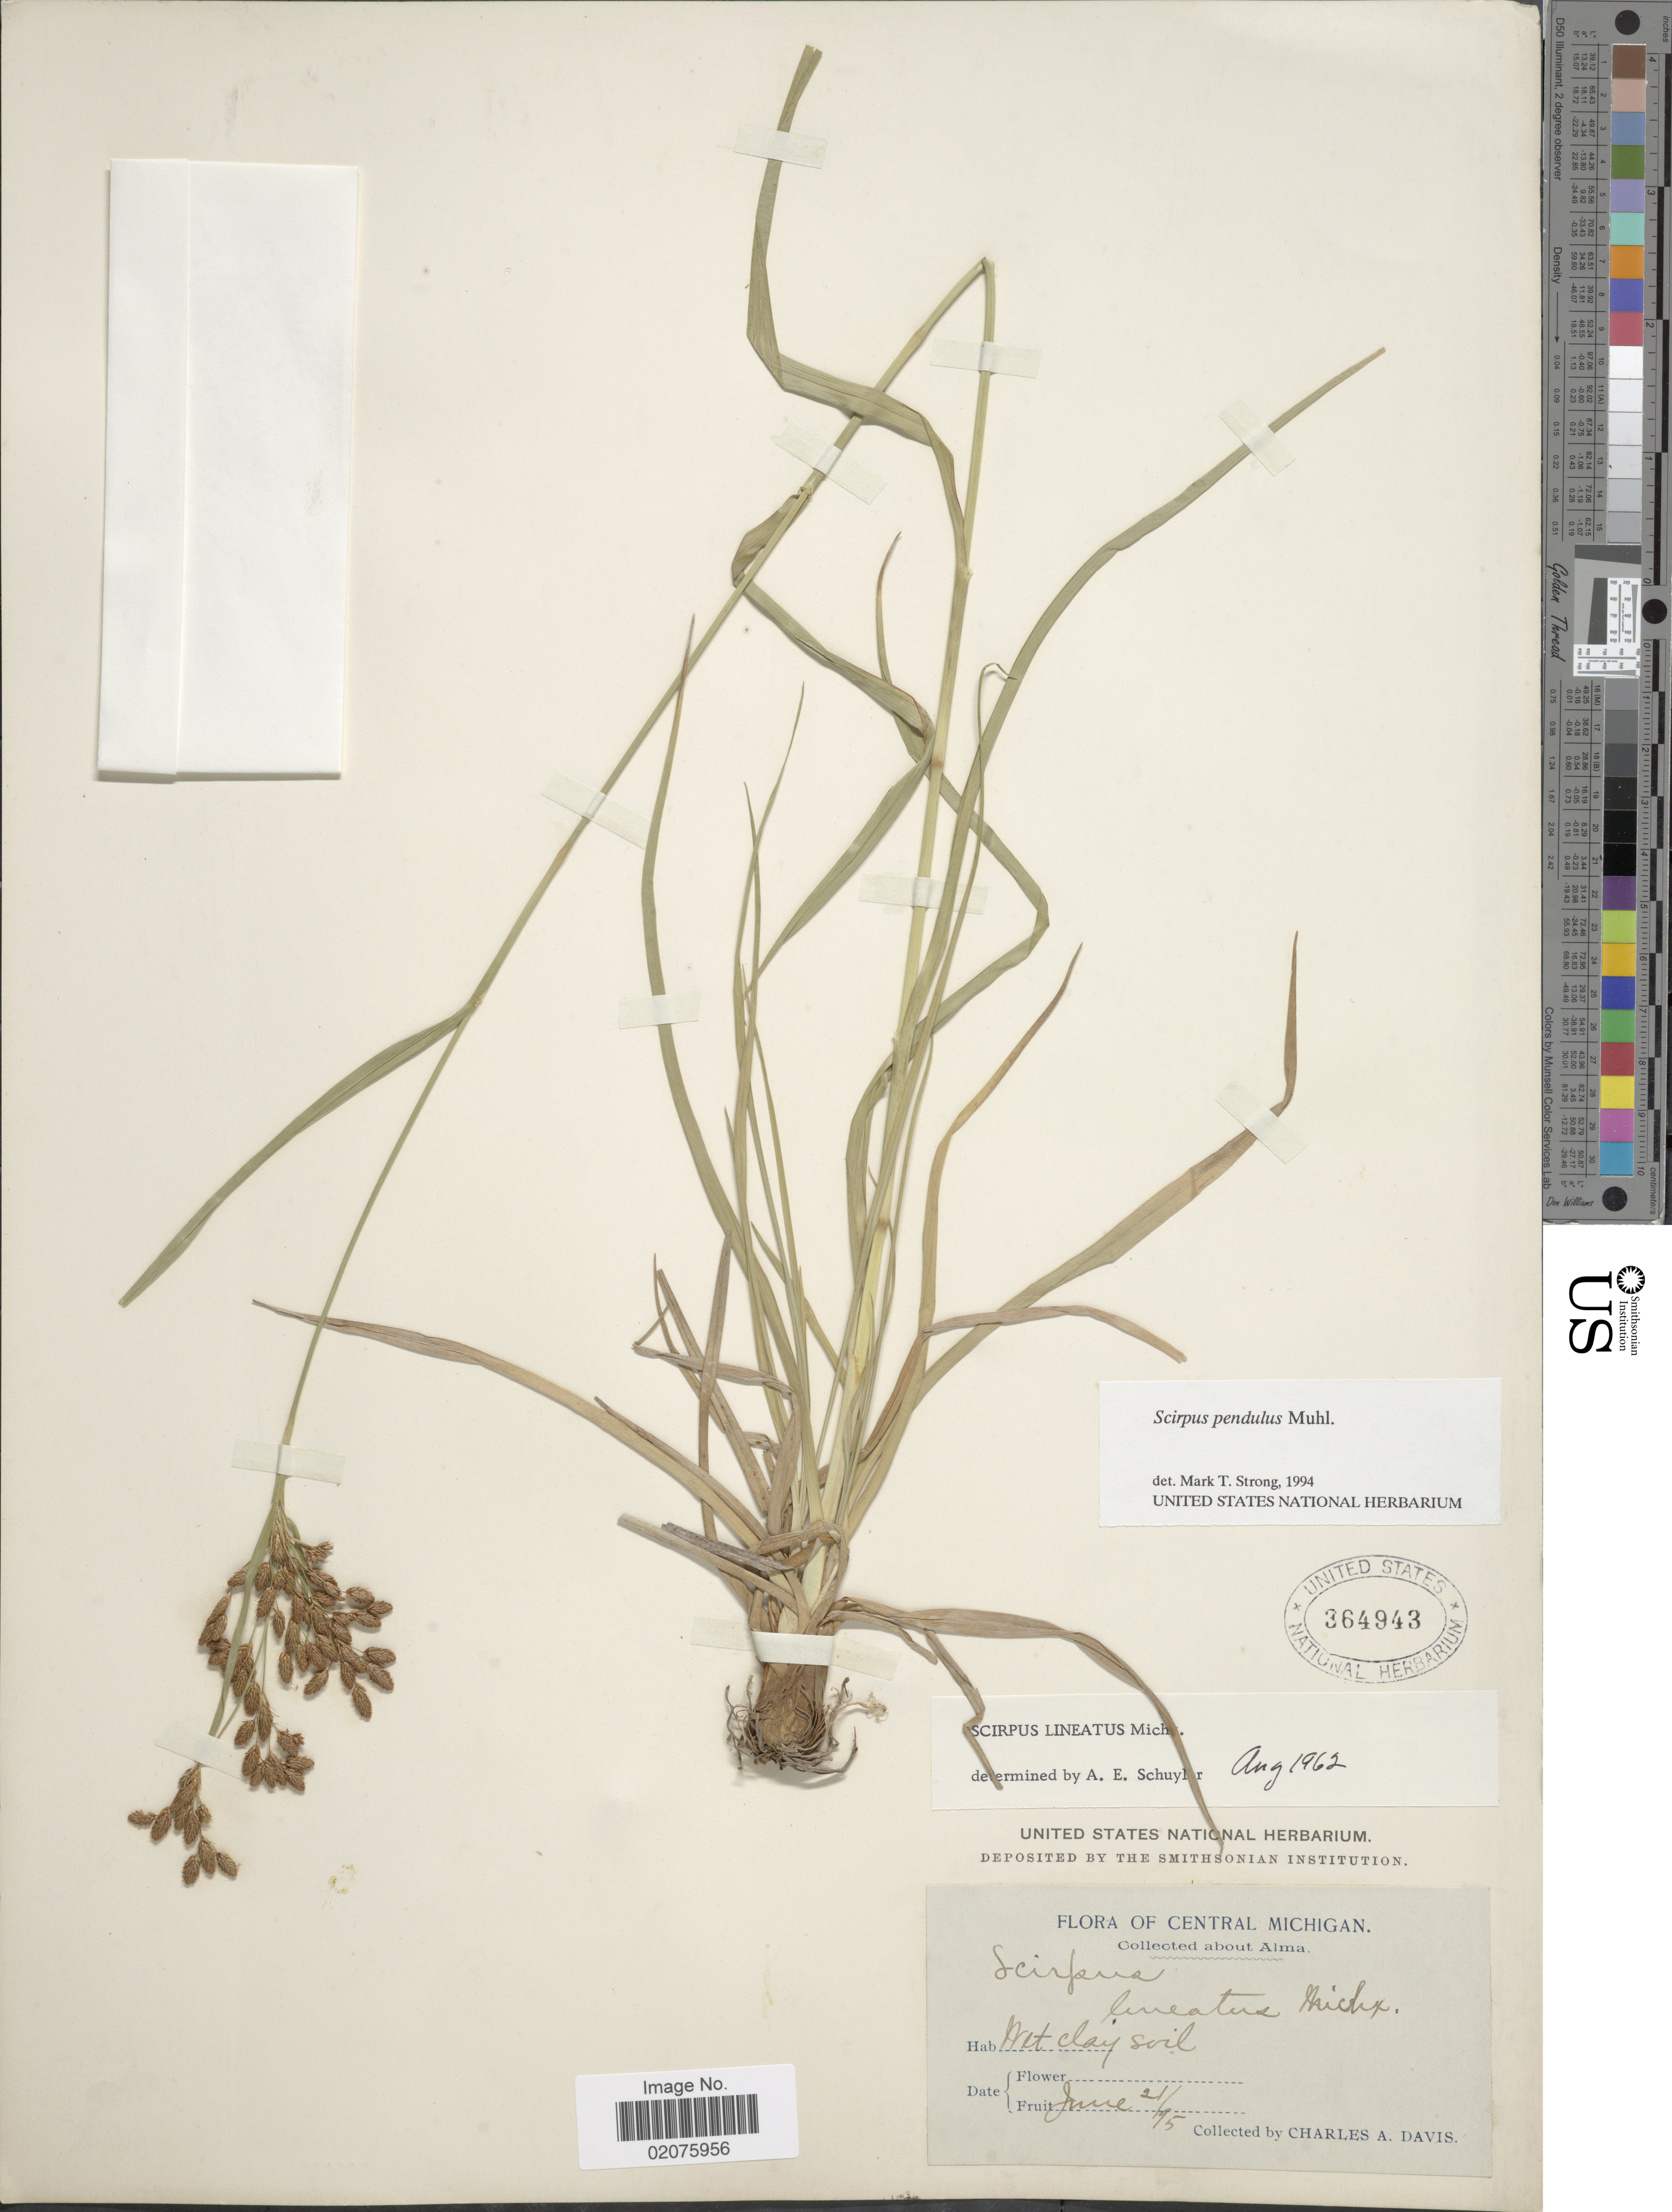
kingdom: Plantae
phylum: Tracheophyta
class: Liliopsida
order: Poales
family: Cyperaceae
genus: Scirpus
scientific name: Scirpus pendulus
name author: Muhl.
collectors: C. Davis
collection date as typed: Transcribed d/m/y: 21/6/95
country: United States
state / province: Michigan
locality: Central Michigan, about Alma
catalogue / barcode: US 364943